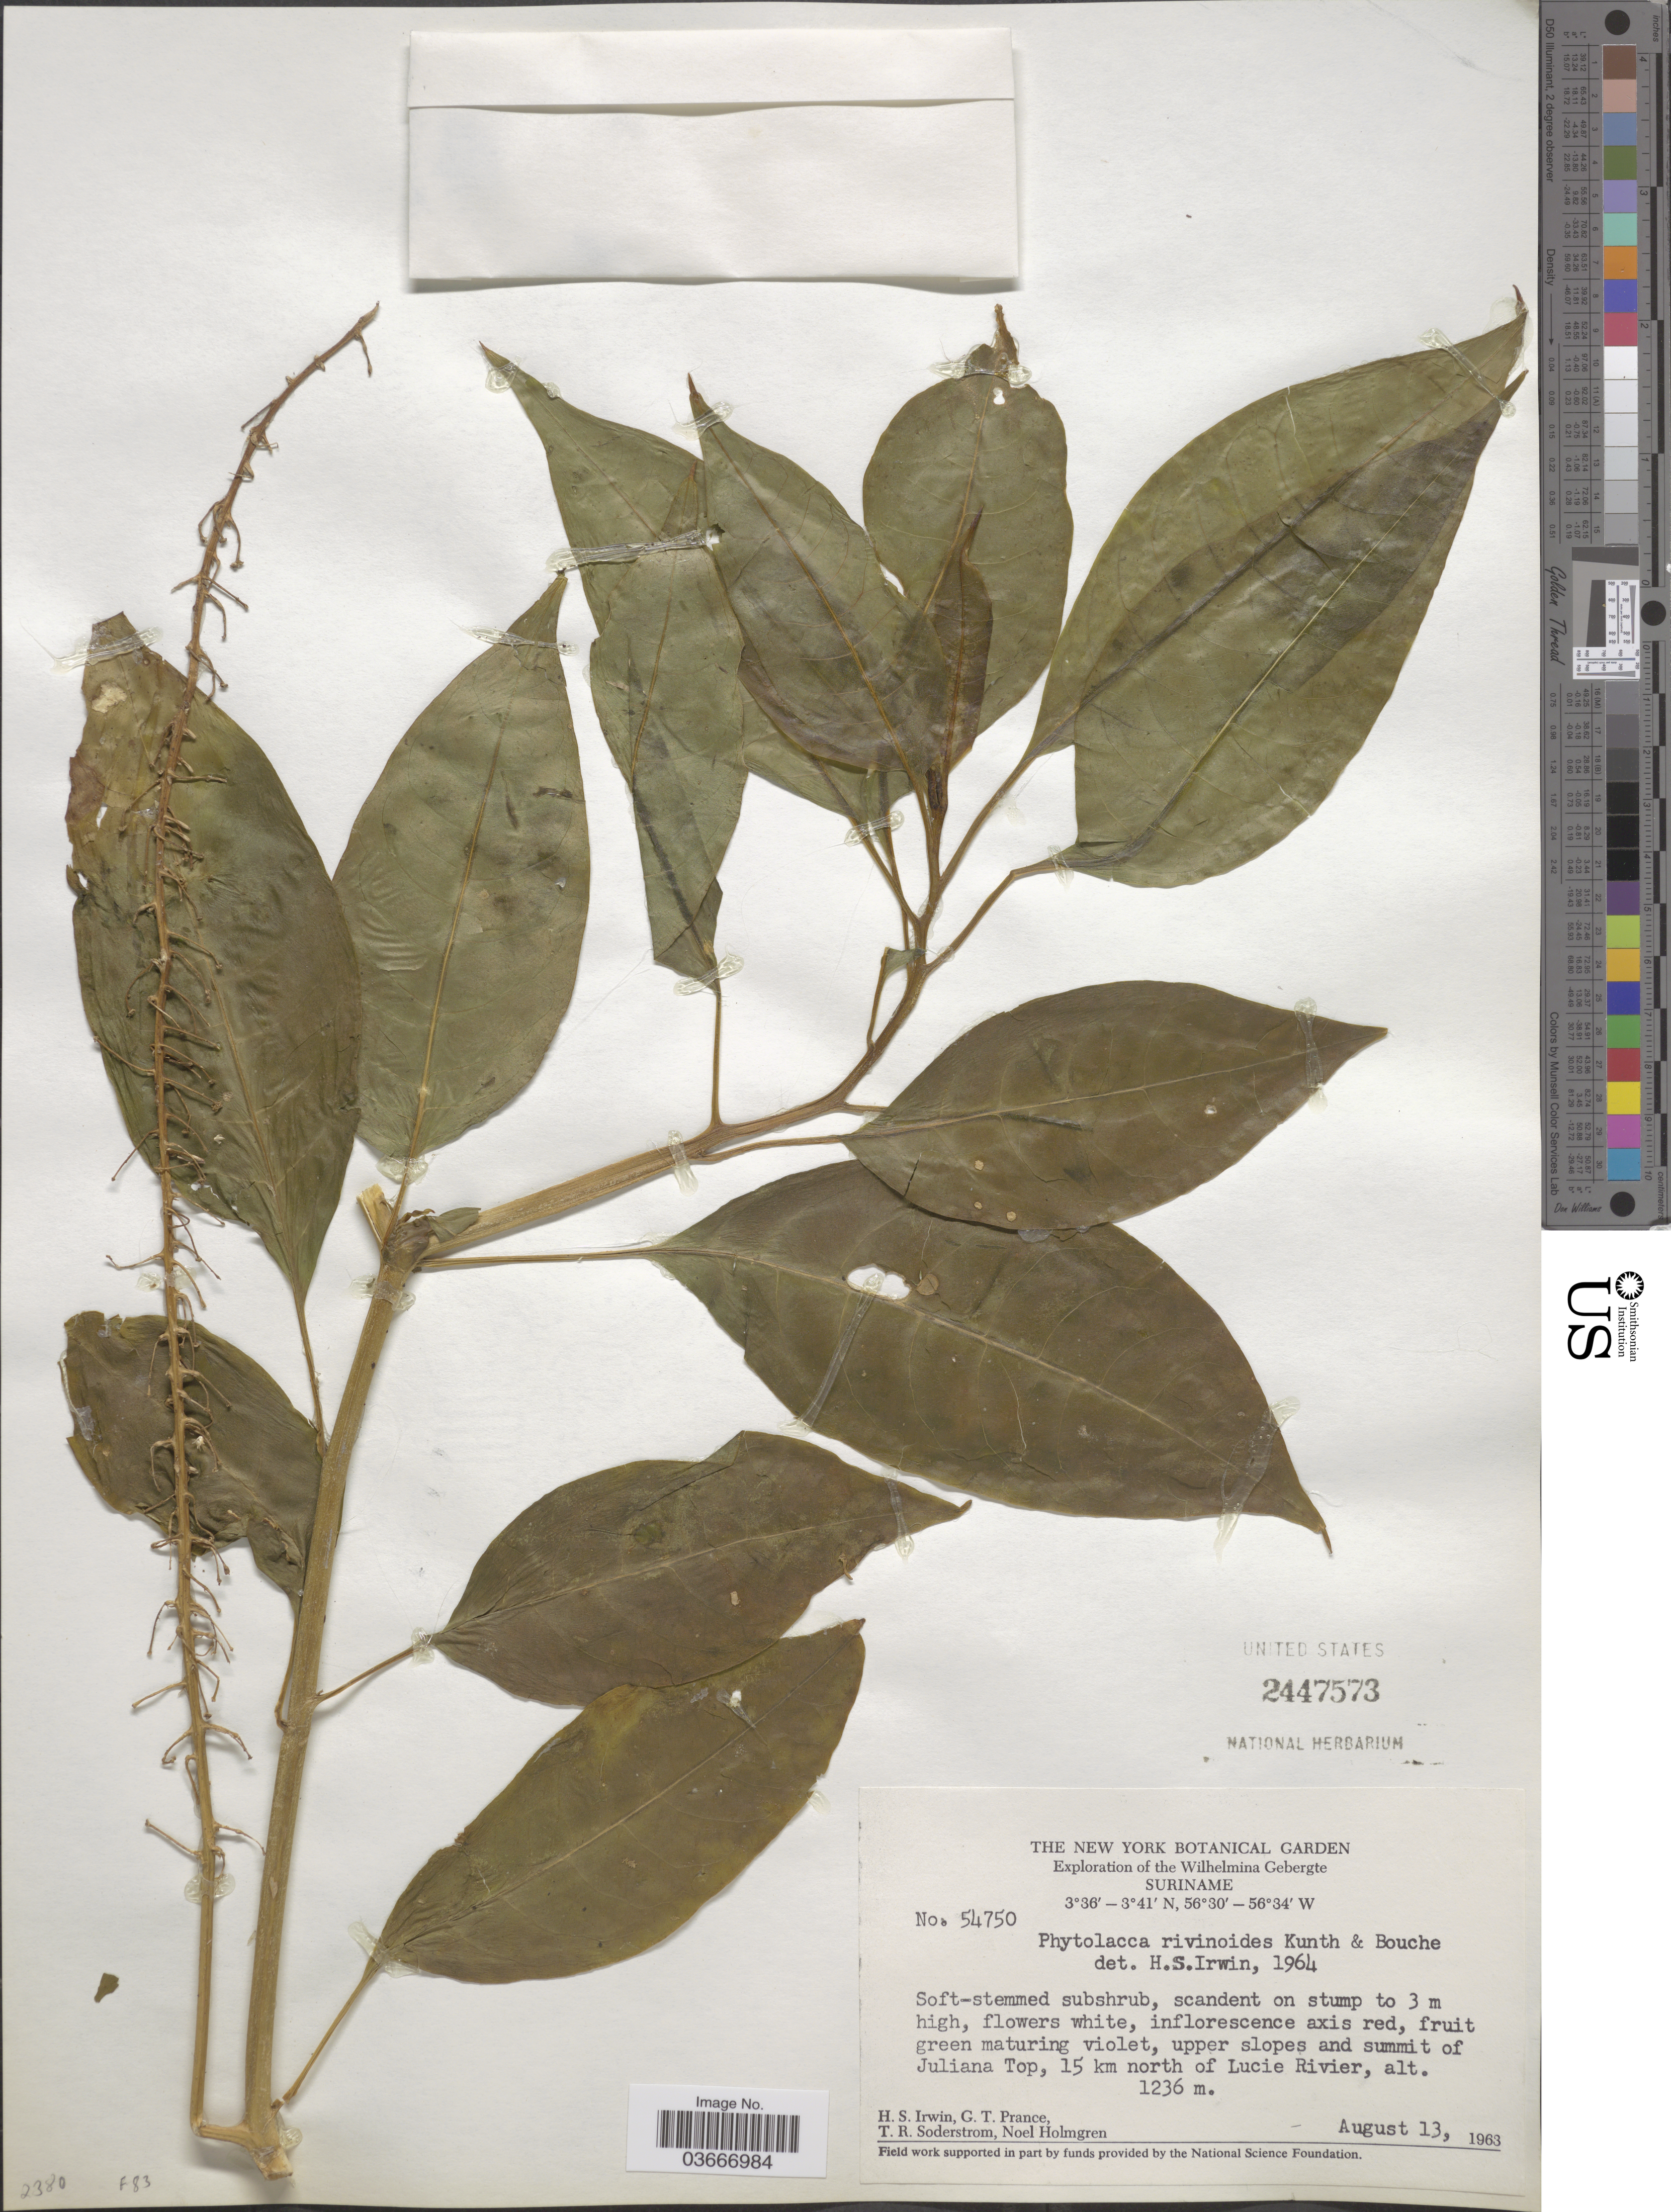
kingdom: Plantae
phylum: Tracheophyta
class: Magnoliopsida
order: Caryophyllales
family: Phytolaccaceae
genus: Phytolacca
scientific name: Phytolacca rivinoides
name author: Kunth & C.D. Bouché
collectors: H. Irwin, G. T. Prance, T. R. Soderstrom & N. H. Holmgren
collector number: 54750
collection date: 1963-08-13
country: Suriname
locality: The Wilhelmina Gebergte. Upper slopes and summit of Juliana Top, 15 km north of Lucie River.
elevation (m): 1236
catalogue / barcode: US 2447573